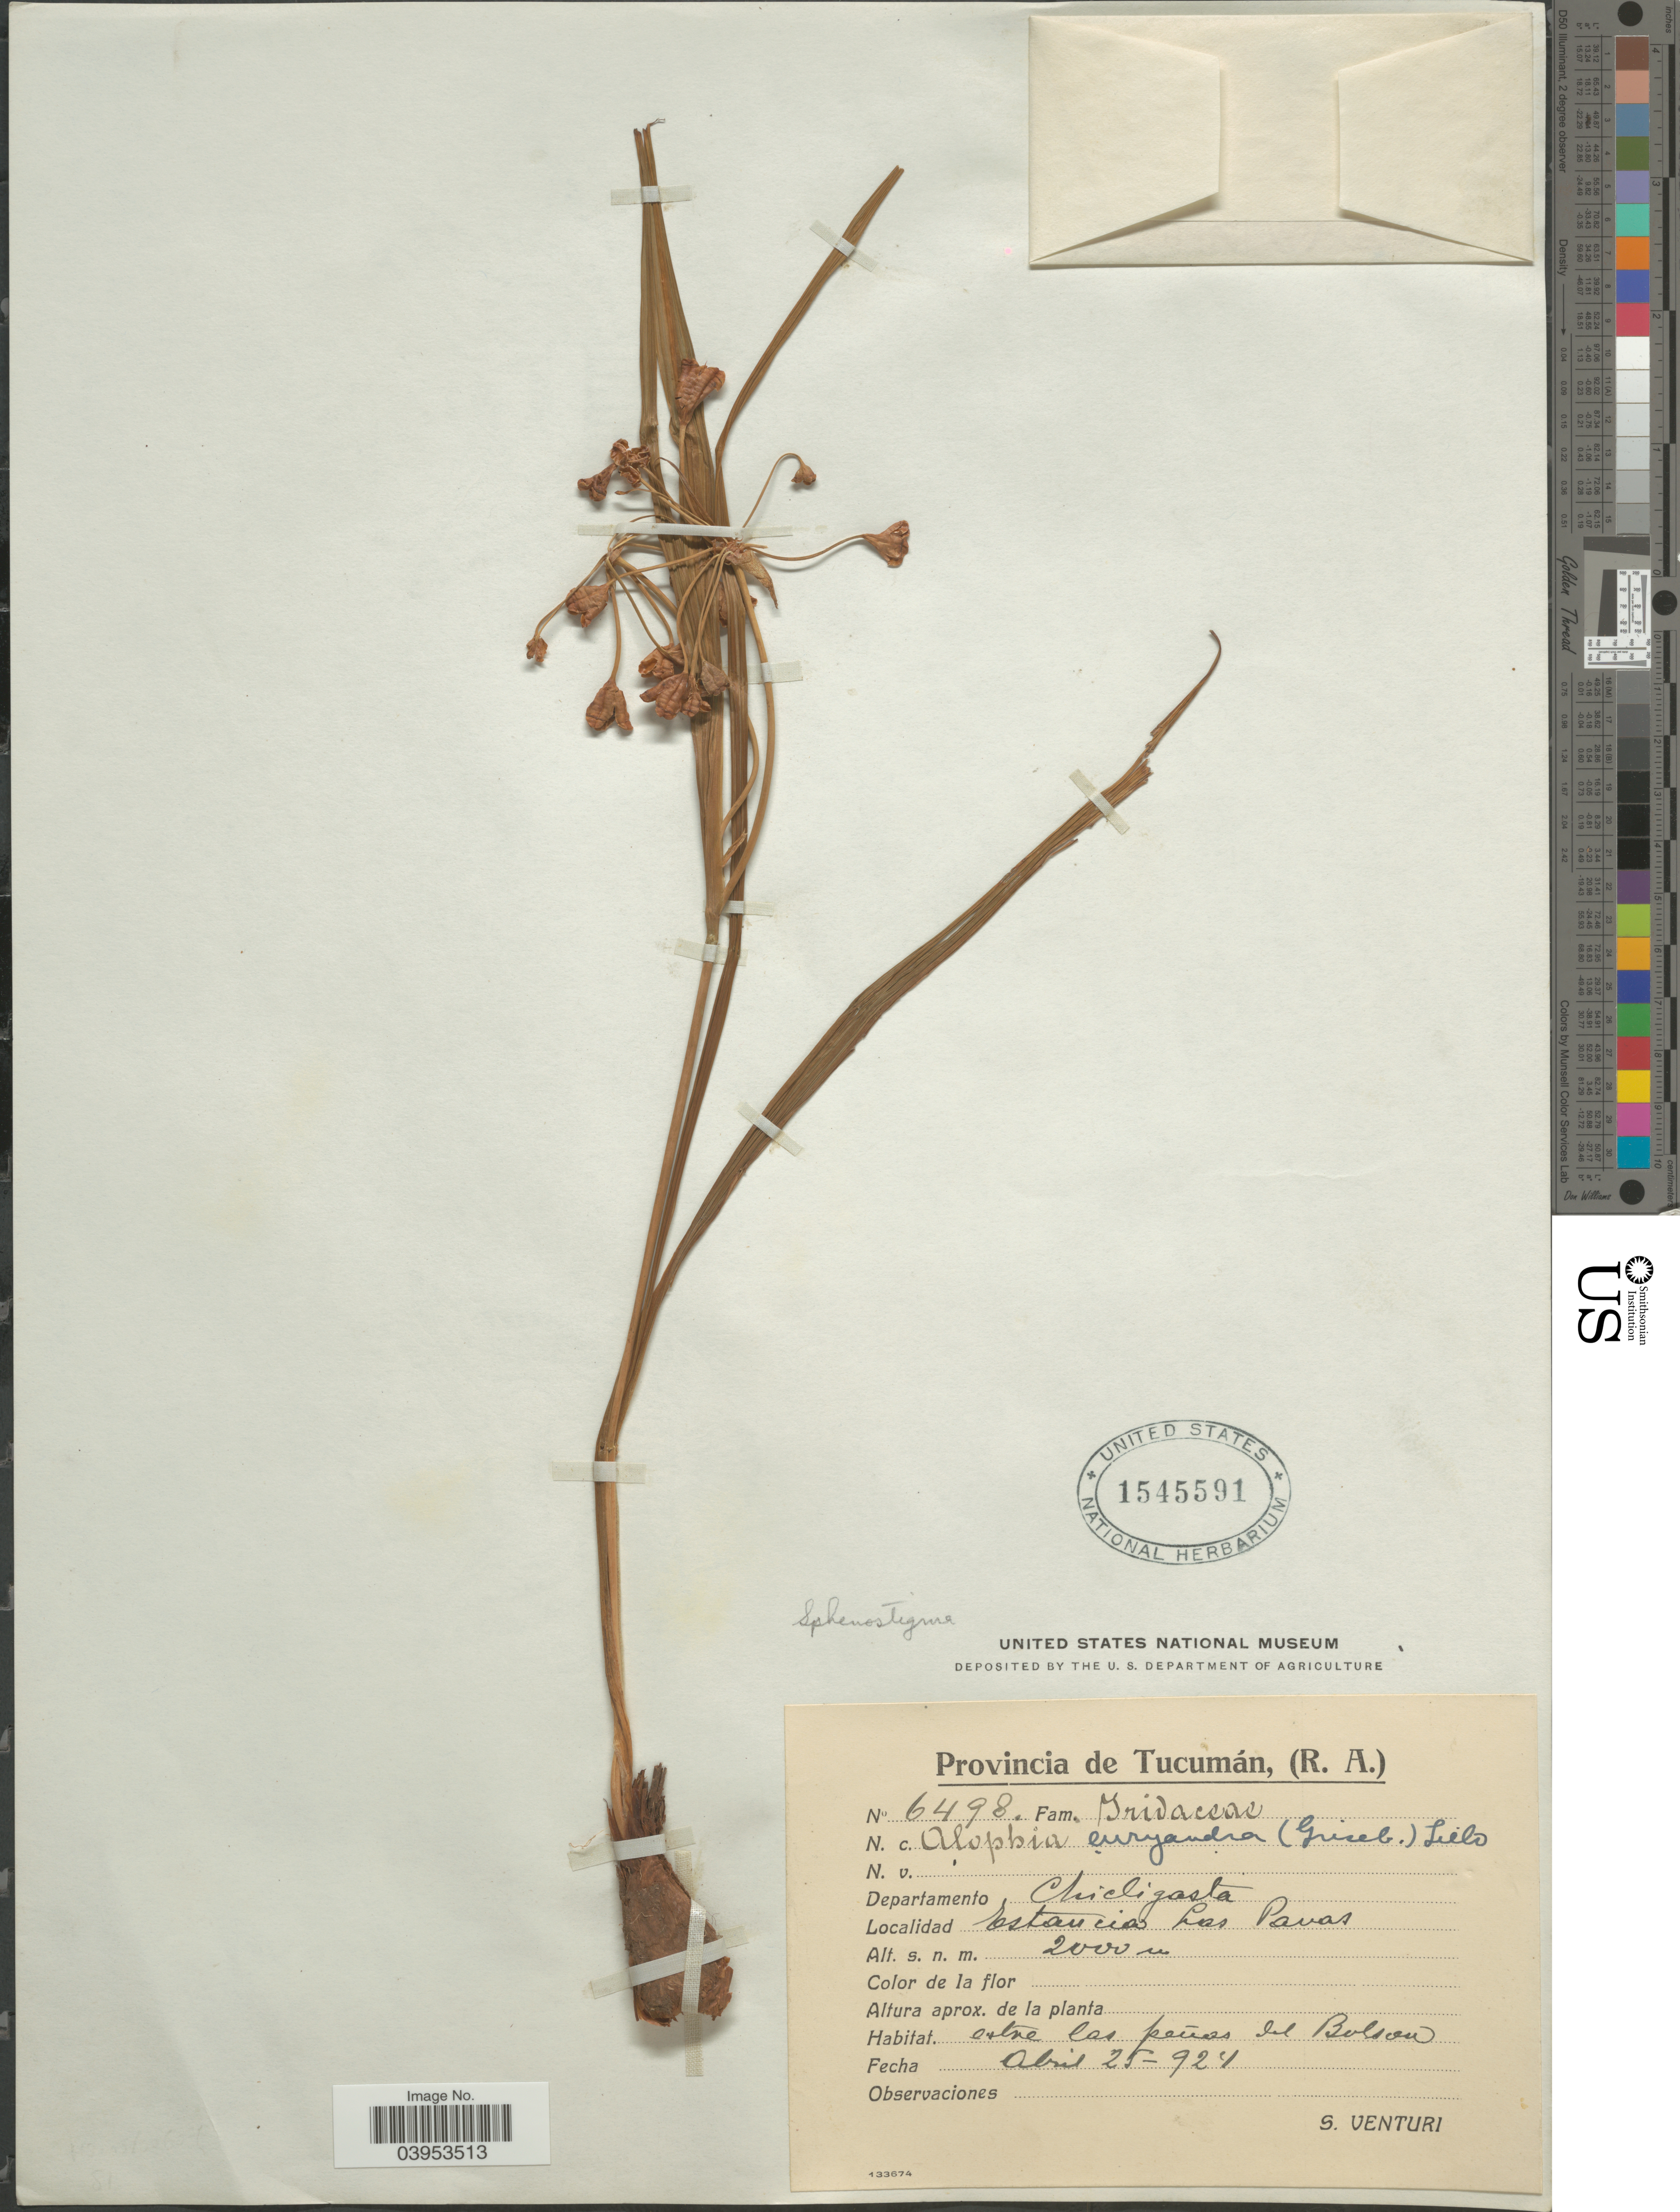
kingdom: Plantae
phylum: Tracheophyta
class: Liliopsida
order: Asparagales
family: Iridaceae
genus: Alophia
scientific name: Alophia euryandra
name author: (Griseb.) Lillo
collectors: S. Venturi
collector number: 6498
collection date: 1924-04-25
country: Argentina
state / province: Tucuman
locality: Departamento Chicligasta. Estancia Las Pavas. Entre las pañas del Bolson.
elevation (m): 2000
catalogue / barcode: US 1545591